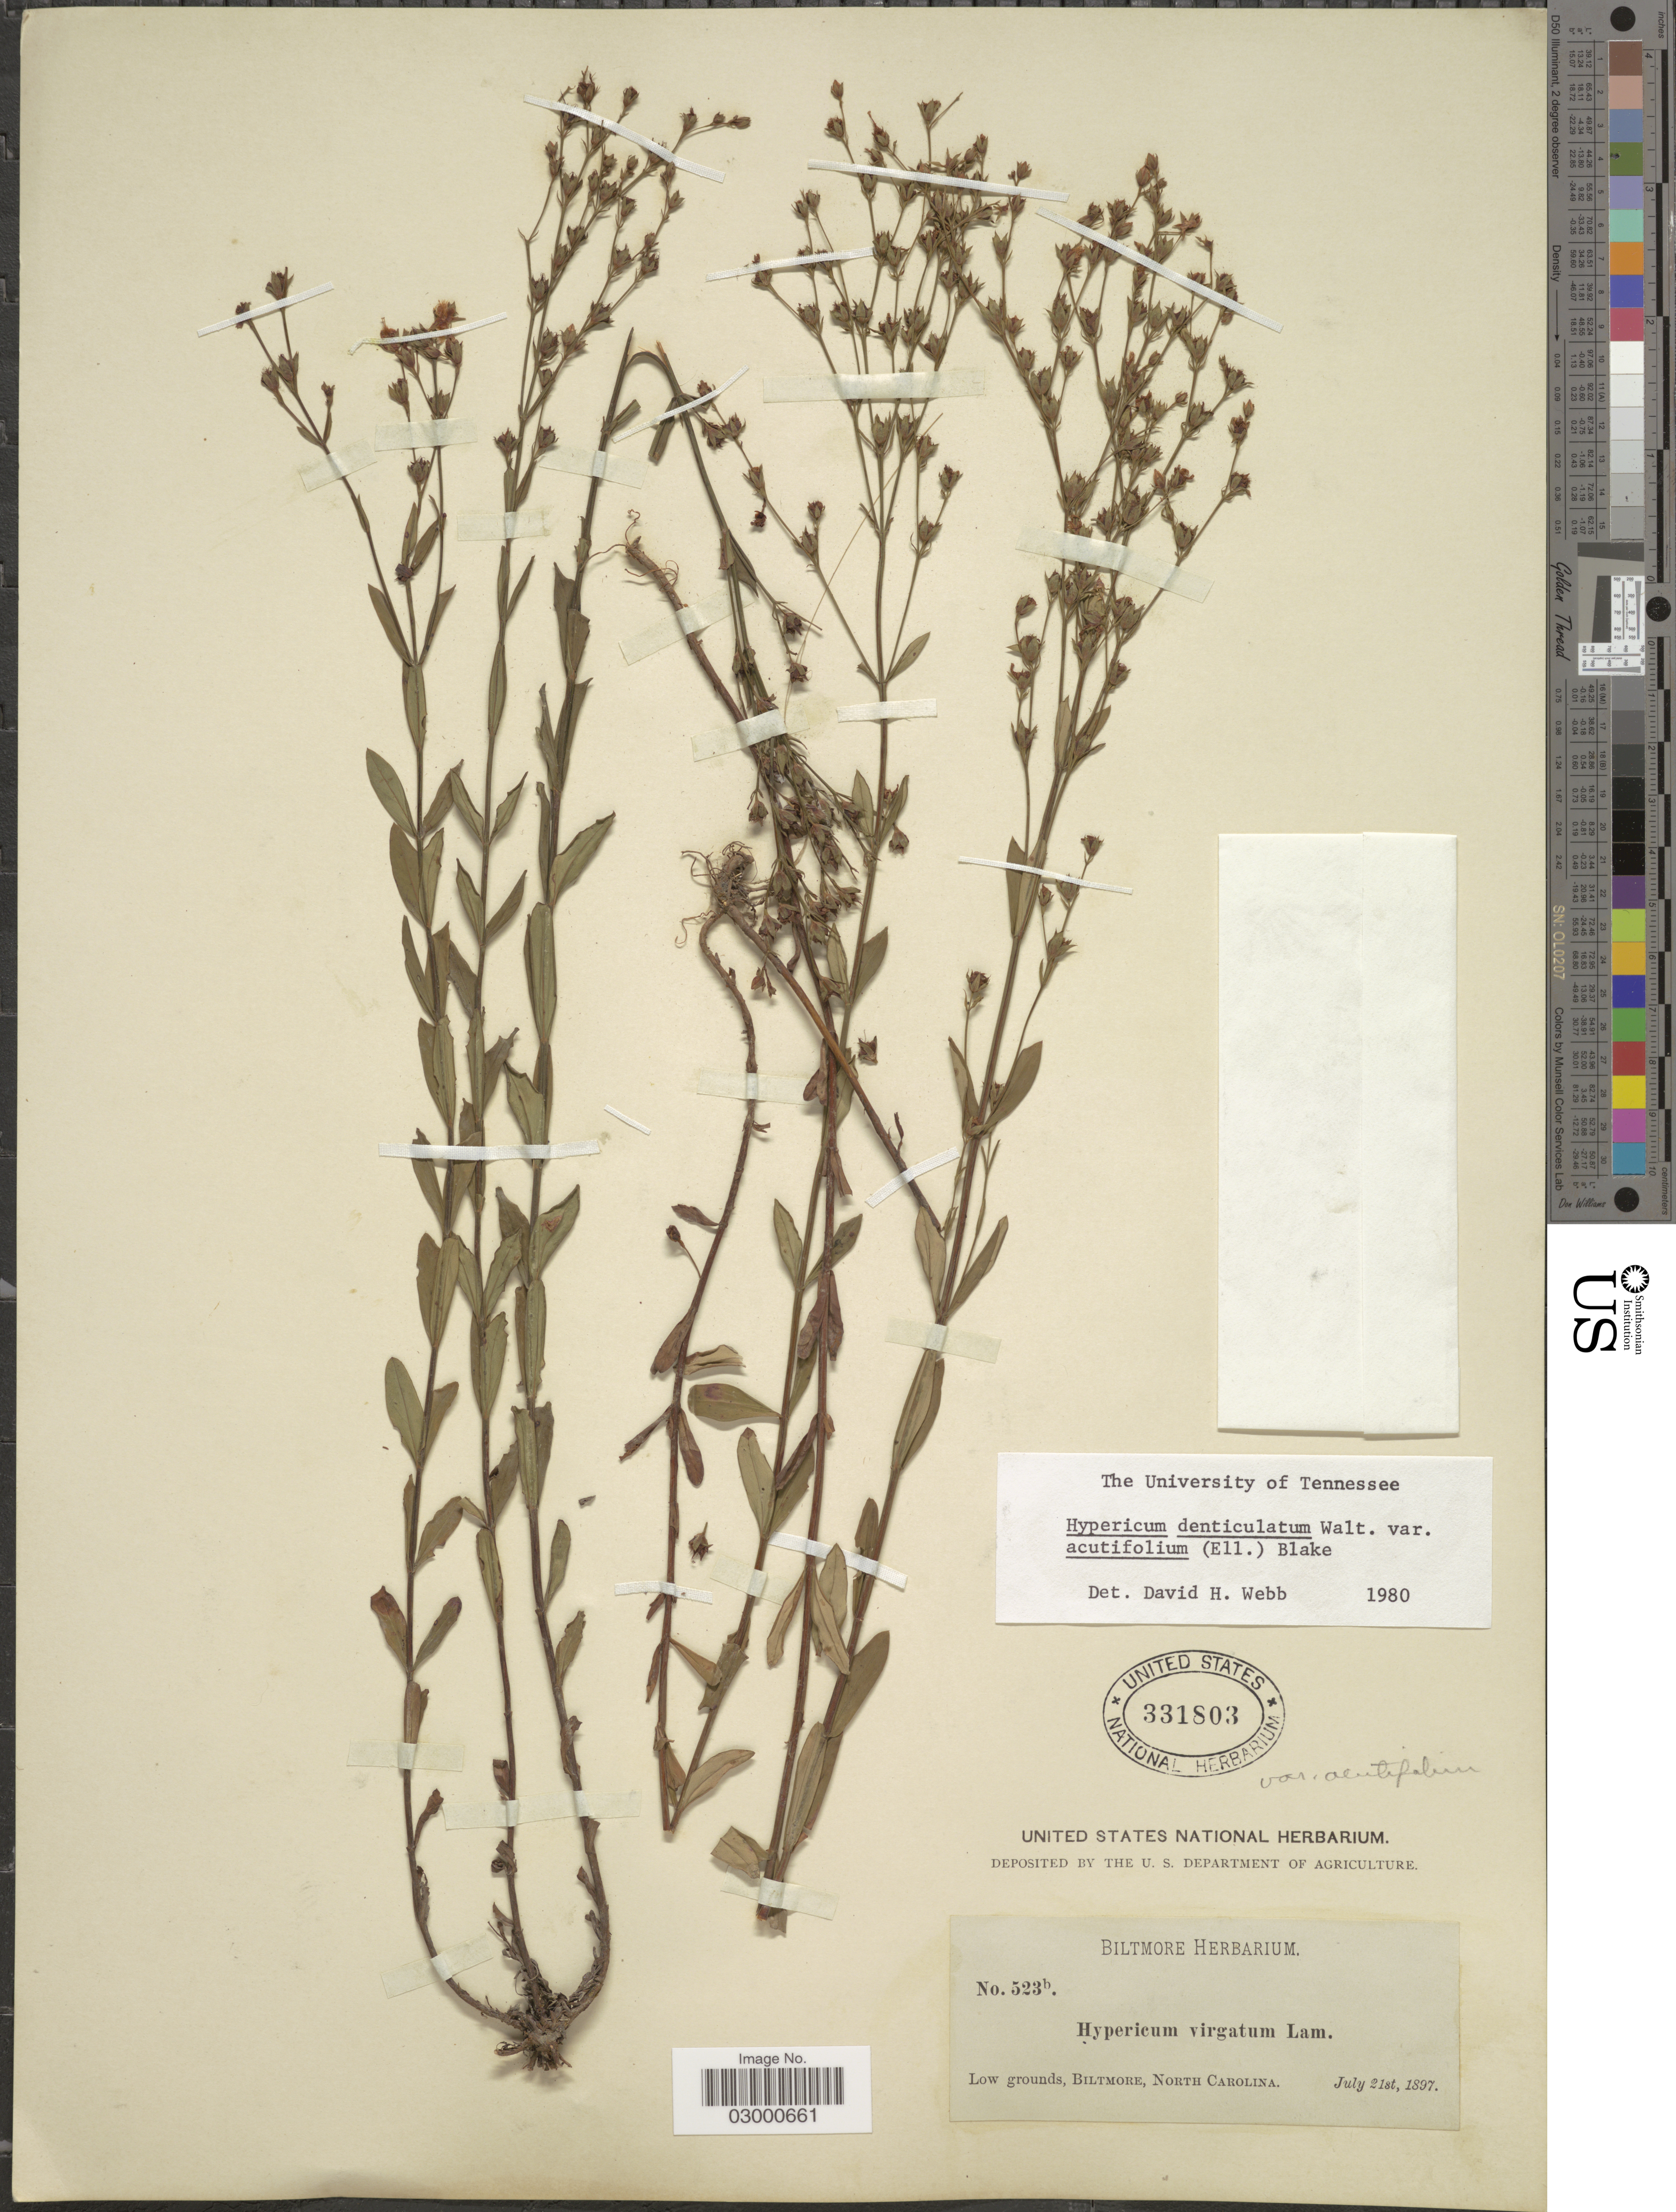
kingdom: Plantae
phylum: Tracheophyta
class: Magnoliopsida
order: Malpighiales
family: Hypericaceae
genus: Hypericum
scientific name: Hypericum denticulatum var. acutifolium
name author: (Elliott) N. Robson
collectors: ex herb. Biltmore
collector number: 523b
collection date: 1897-07-21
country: United States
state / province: North Carolina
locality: Biltmore.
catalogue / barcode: US 331803